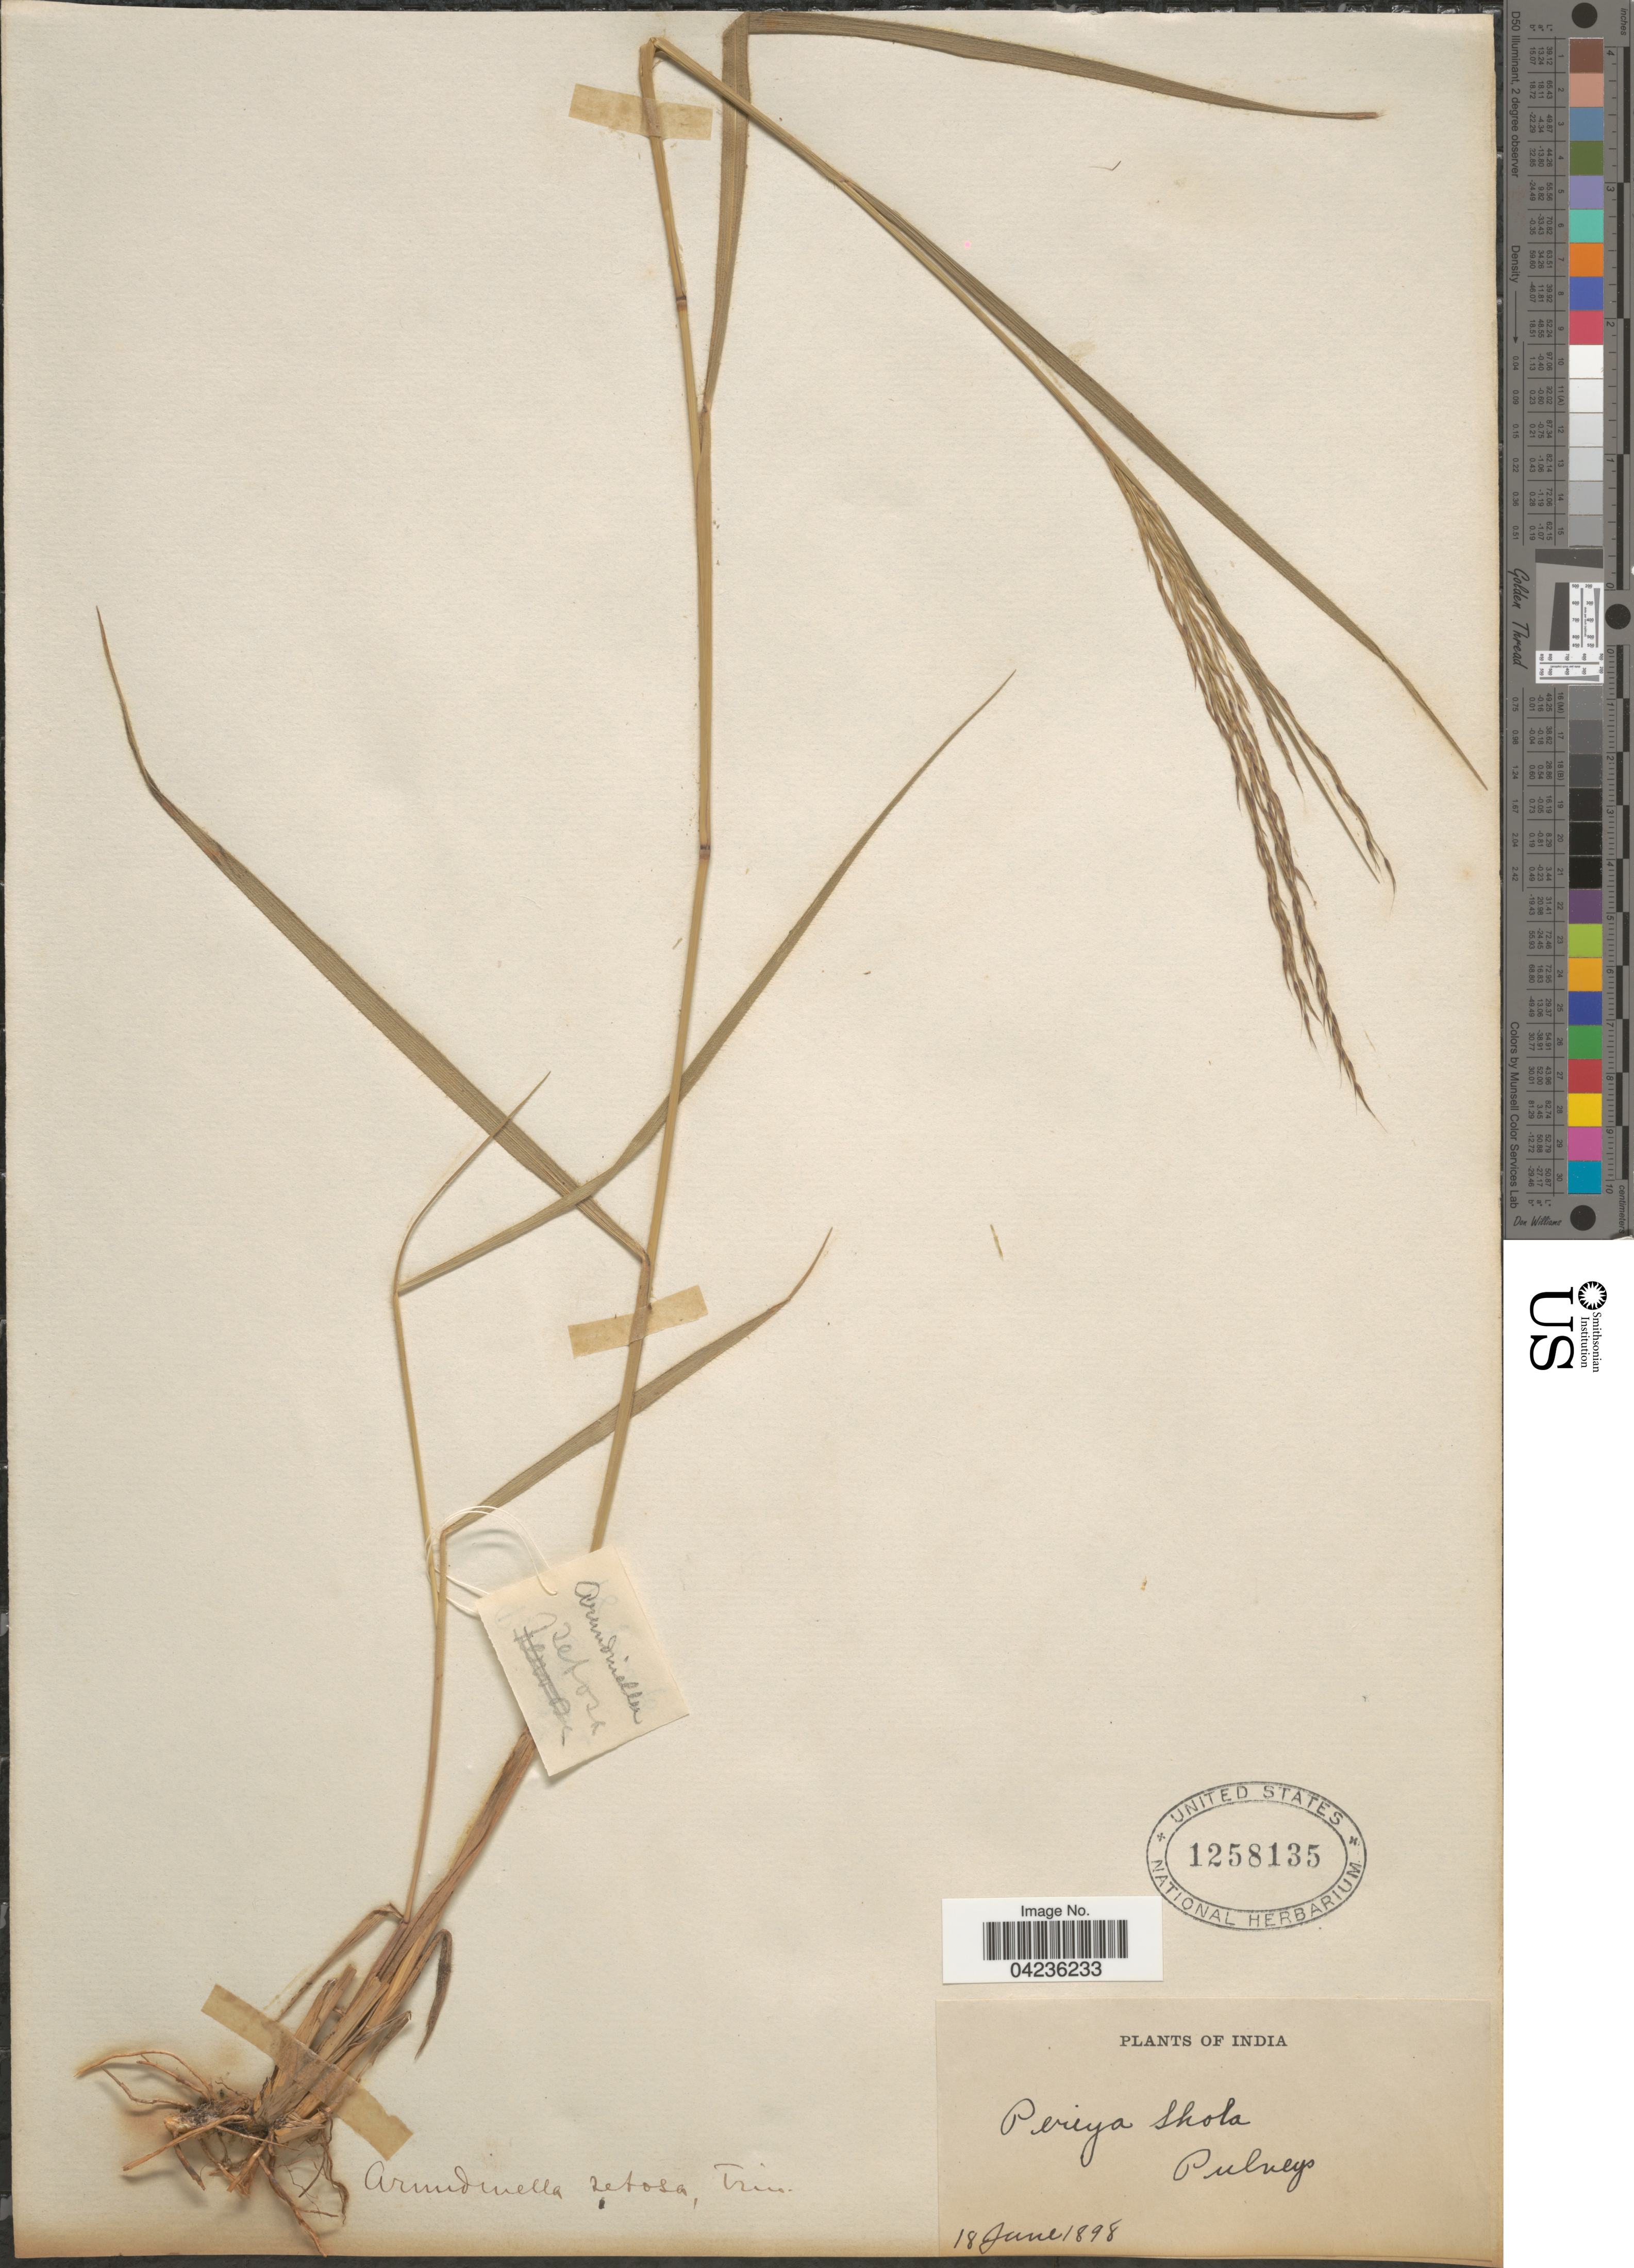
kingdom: Plantae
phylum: Tracheophyta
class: Liliopsida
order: Poales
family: Poaceae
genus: Arundinella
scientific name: Arundinella setosa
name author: Trin.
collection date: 1898-06-18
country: India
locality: Pulneys.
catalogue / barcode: US 1258135